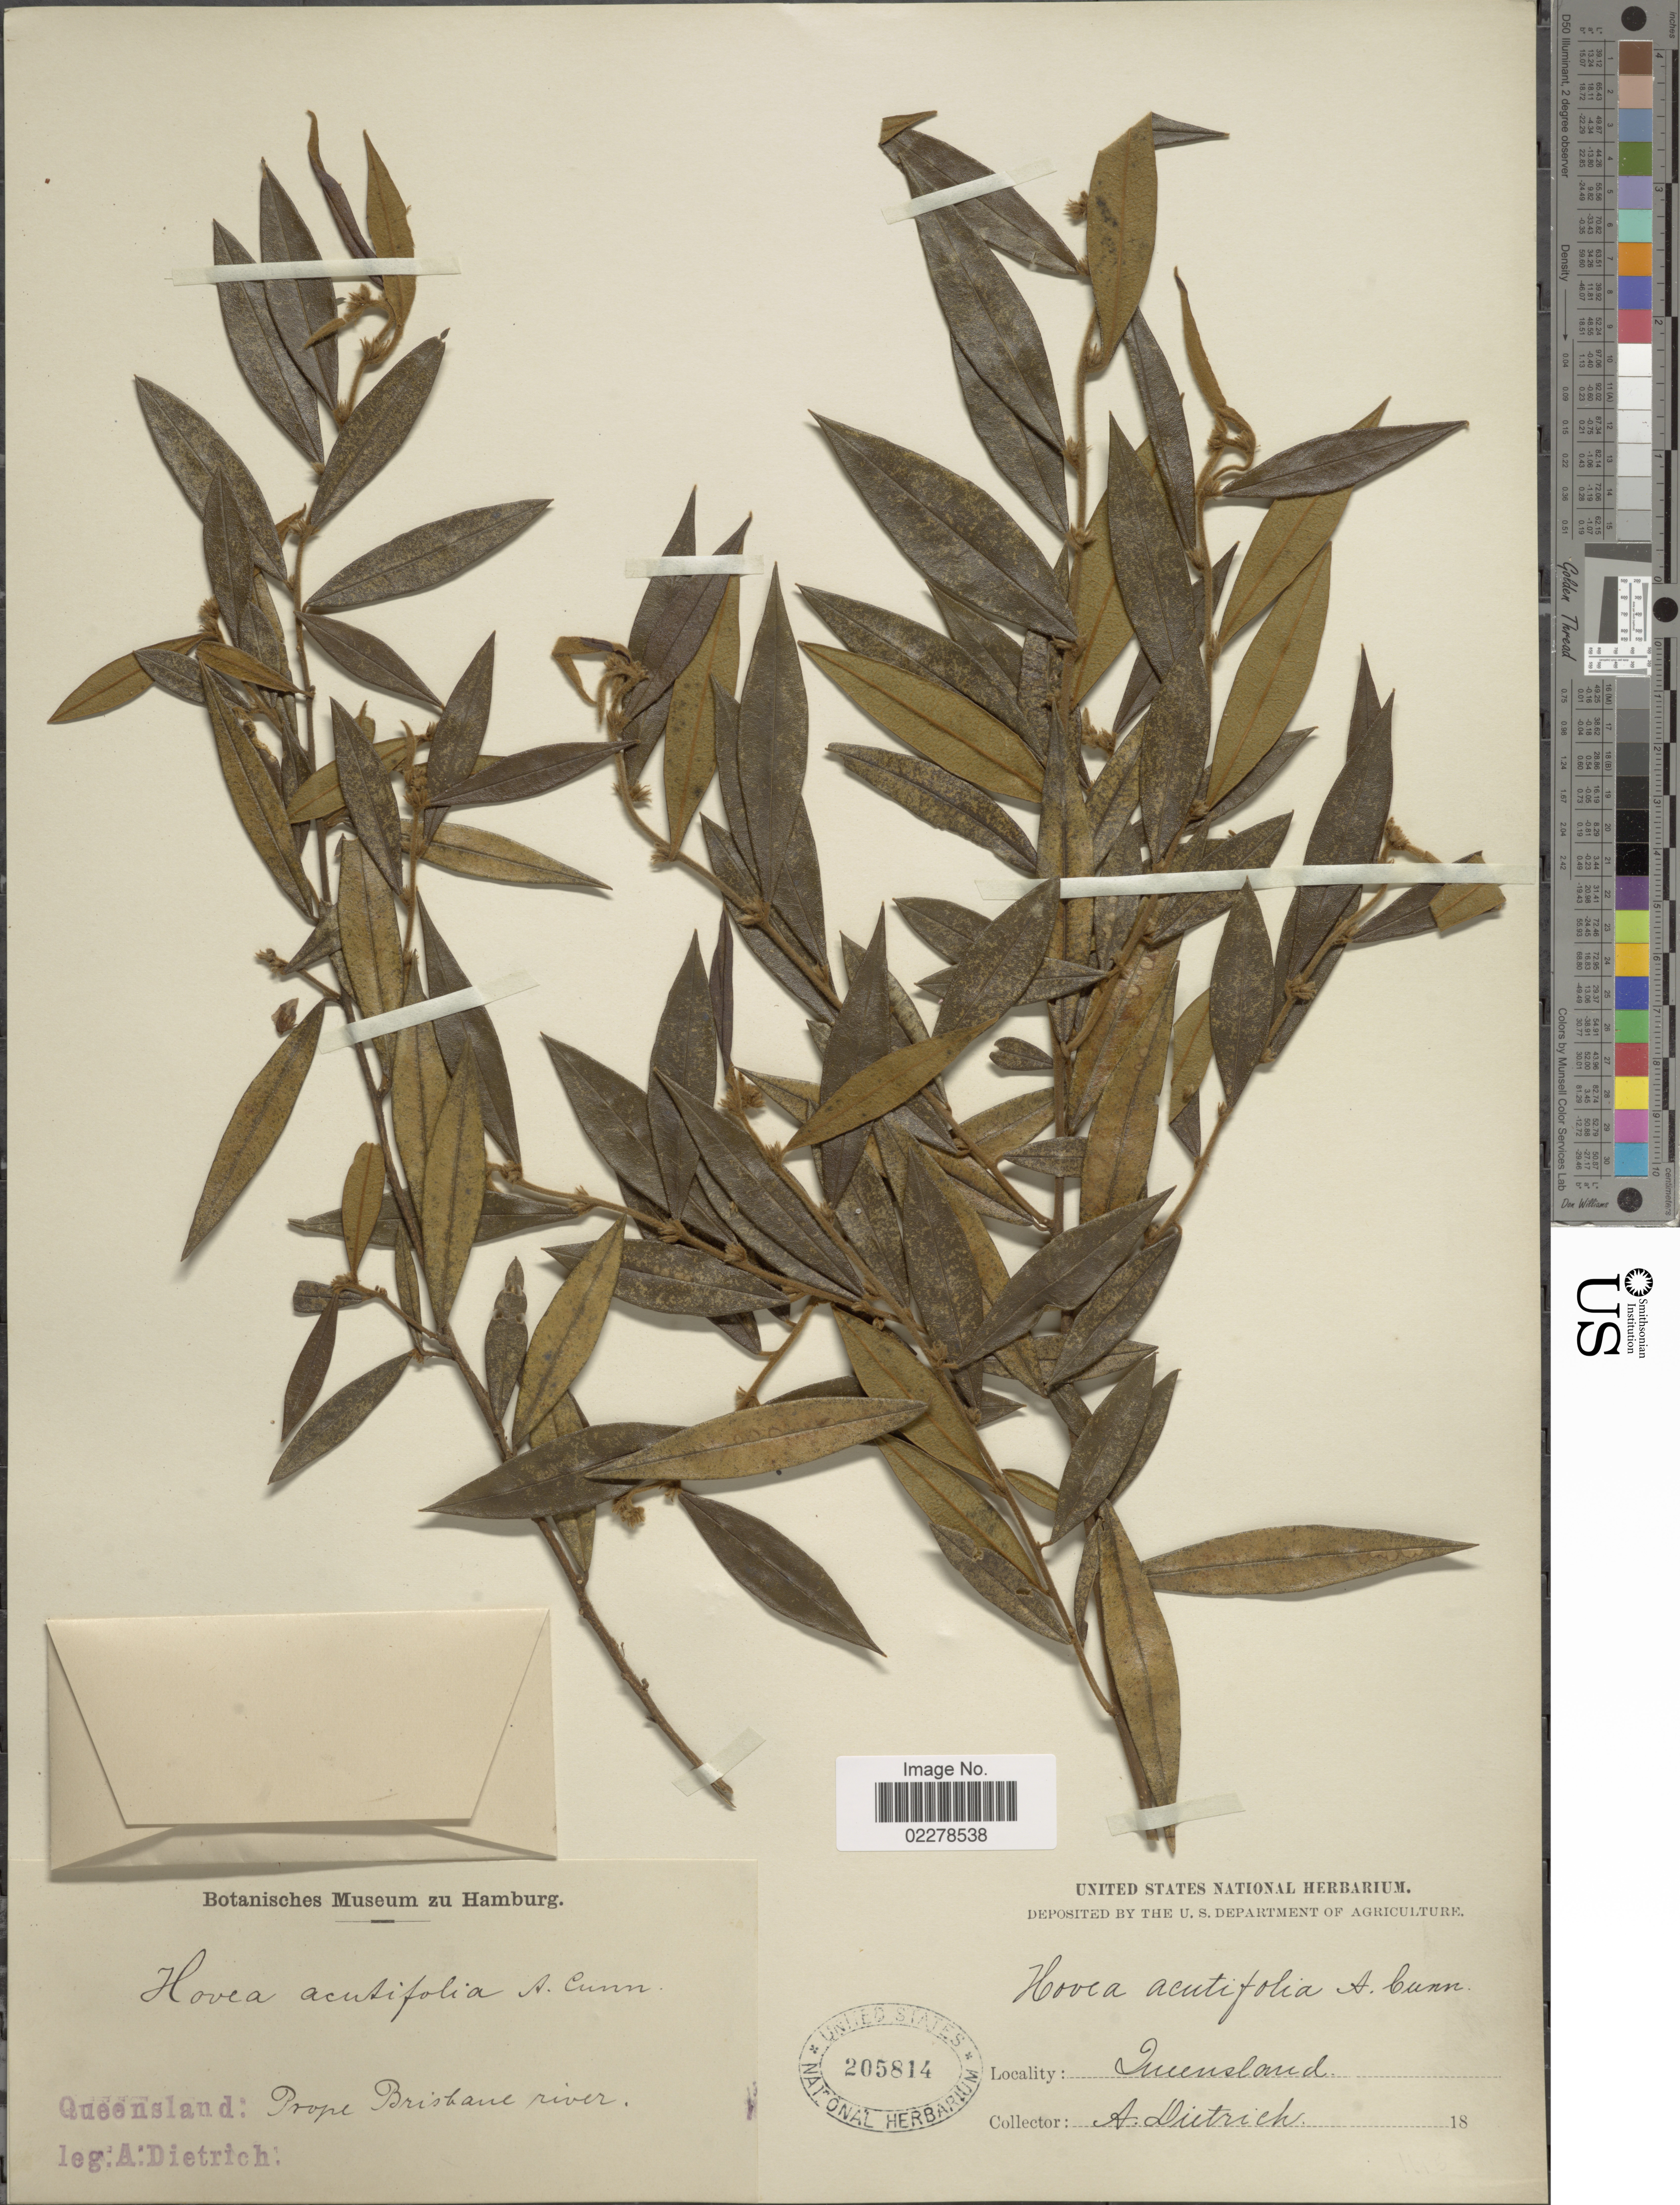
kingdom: Plantae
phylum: Tracheophyta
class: Magnoliopsida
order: Fabales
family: Fabaceae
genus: Hovea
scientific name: Hovea acutifolia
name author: G. Don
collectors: A. Dietrich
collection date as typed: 18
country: Australia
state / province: Queensland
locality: Prope Brisbane river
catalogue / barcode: US 205814